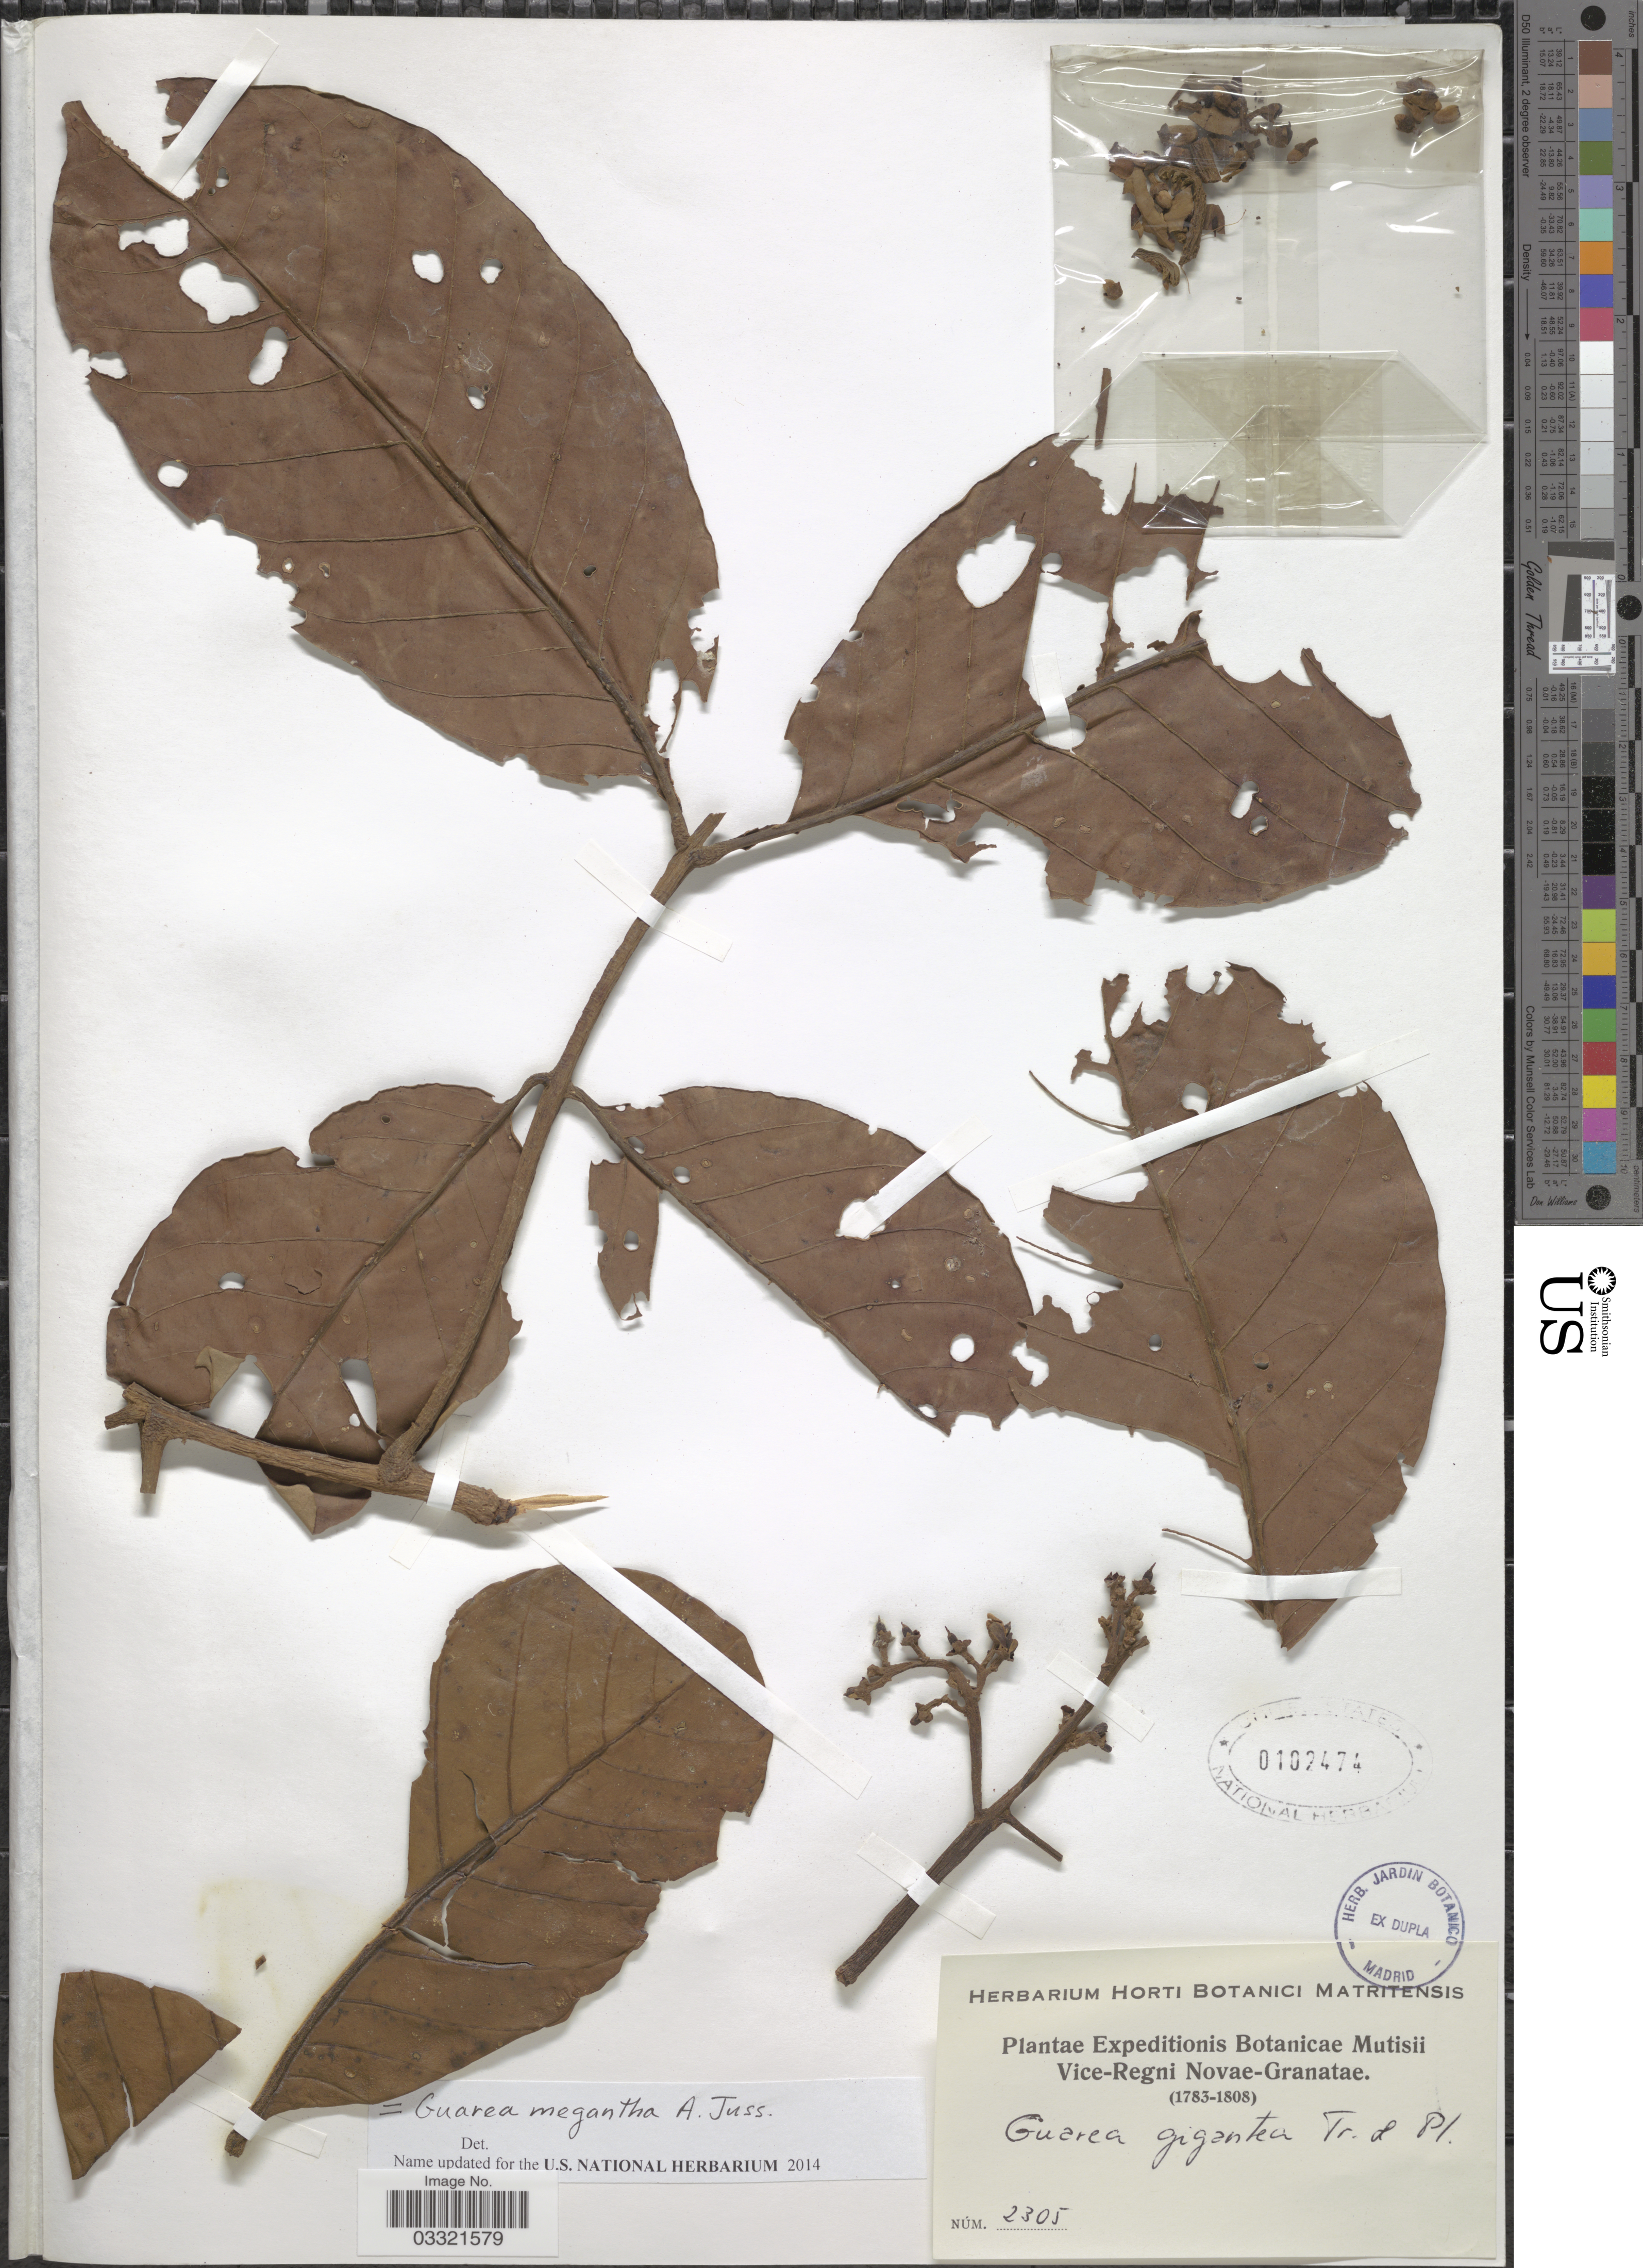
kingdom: Plantae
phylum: Tracheophyta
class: Magnoliopsida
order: Sapindales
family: Meliaceae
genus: Guarea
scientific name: Guarea megantha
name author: A. Juss.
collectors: ex herb. Horti Botanici Matritensis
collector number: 2305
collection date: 1783/1808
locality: Vice-Regni Novae-Granatae.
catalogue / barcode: US 102474